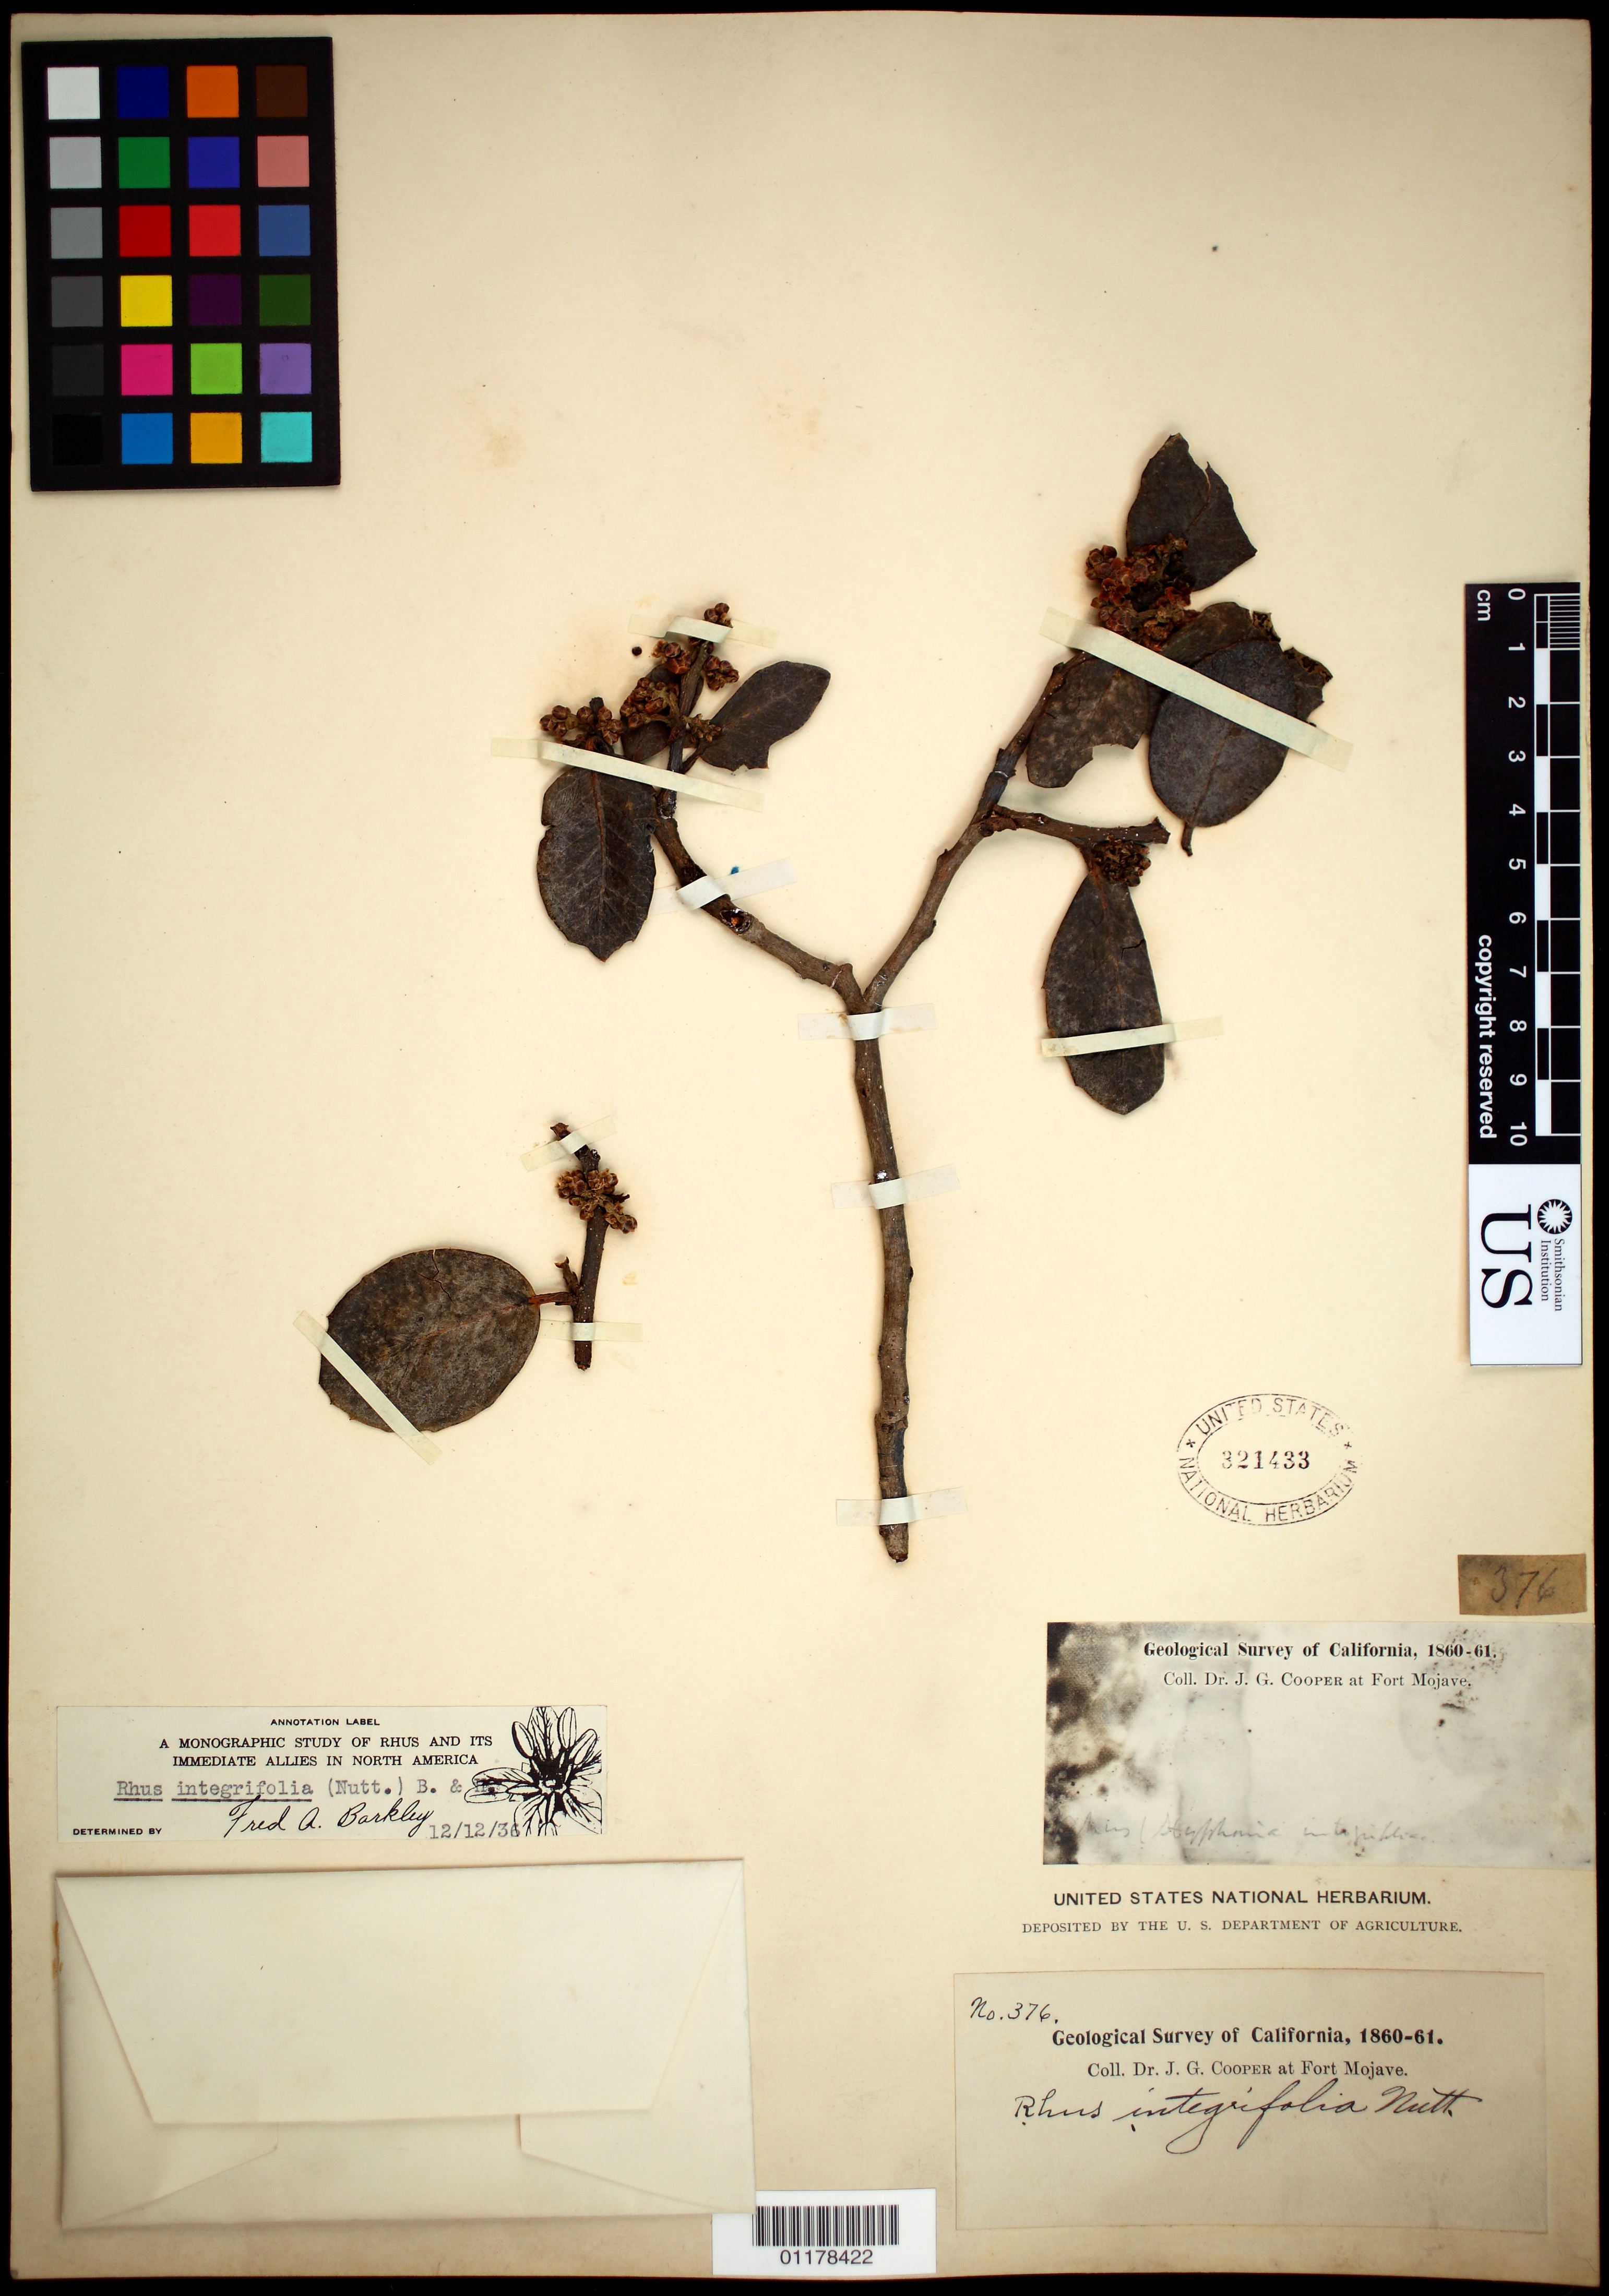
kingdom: Plantae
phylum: Tracheophyta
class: Magnoliopsida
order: Sapindales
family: Anacardiaceae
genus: Rhus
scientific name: Rhus integrifolia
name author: (Nutt.) Benth. & Hook. f. ex W.H. Brewer & S. Watson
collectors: J. G. Cooper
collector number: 376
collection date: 1860/1861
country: United States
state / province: California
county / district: San Bernardino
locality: At Fort Mojave.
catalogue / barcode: US 321433